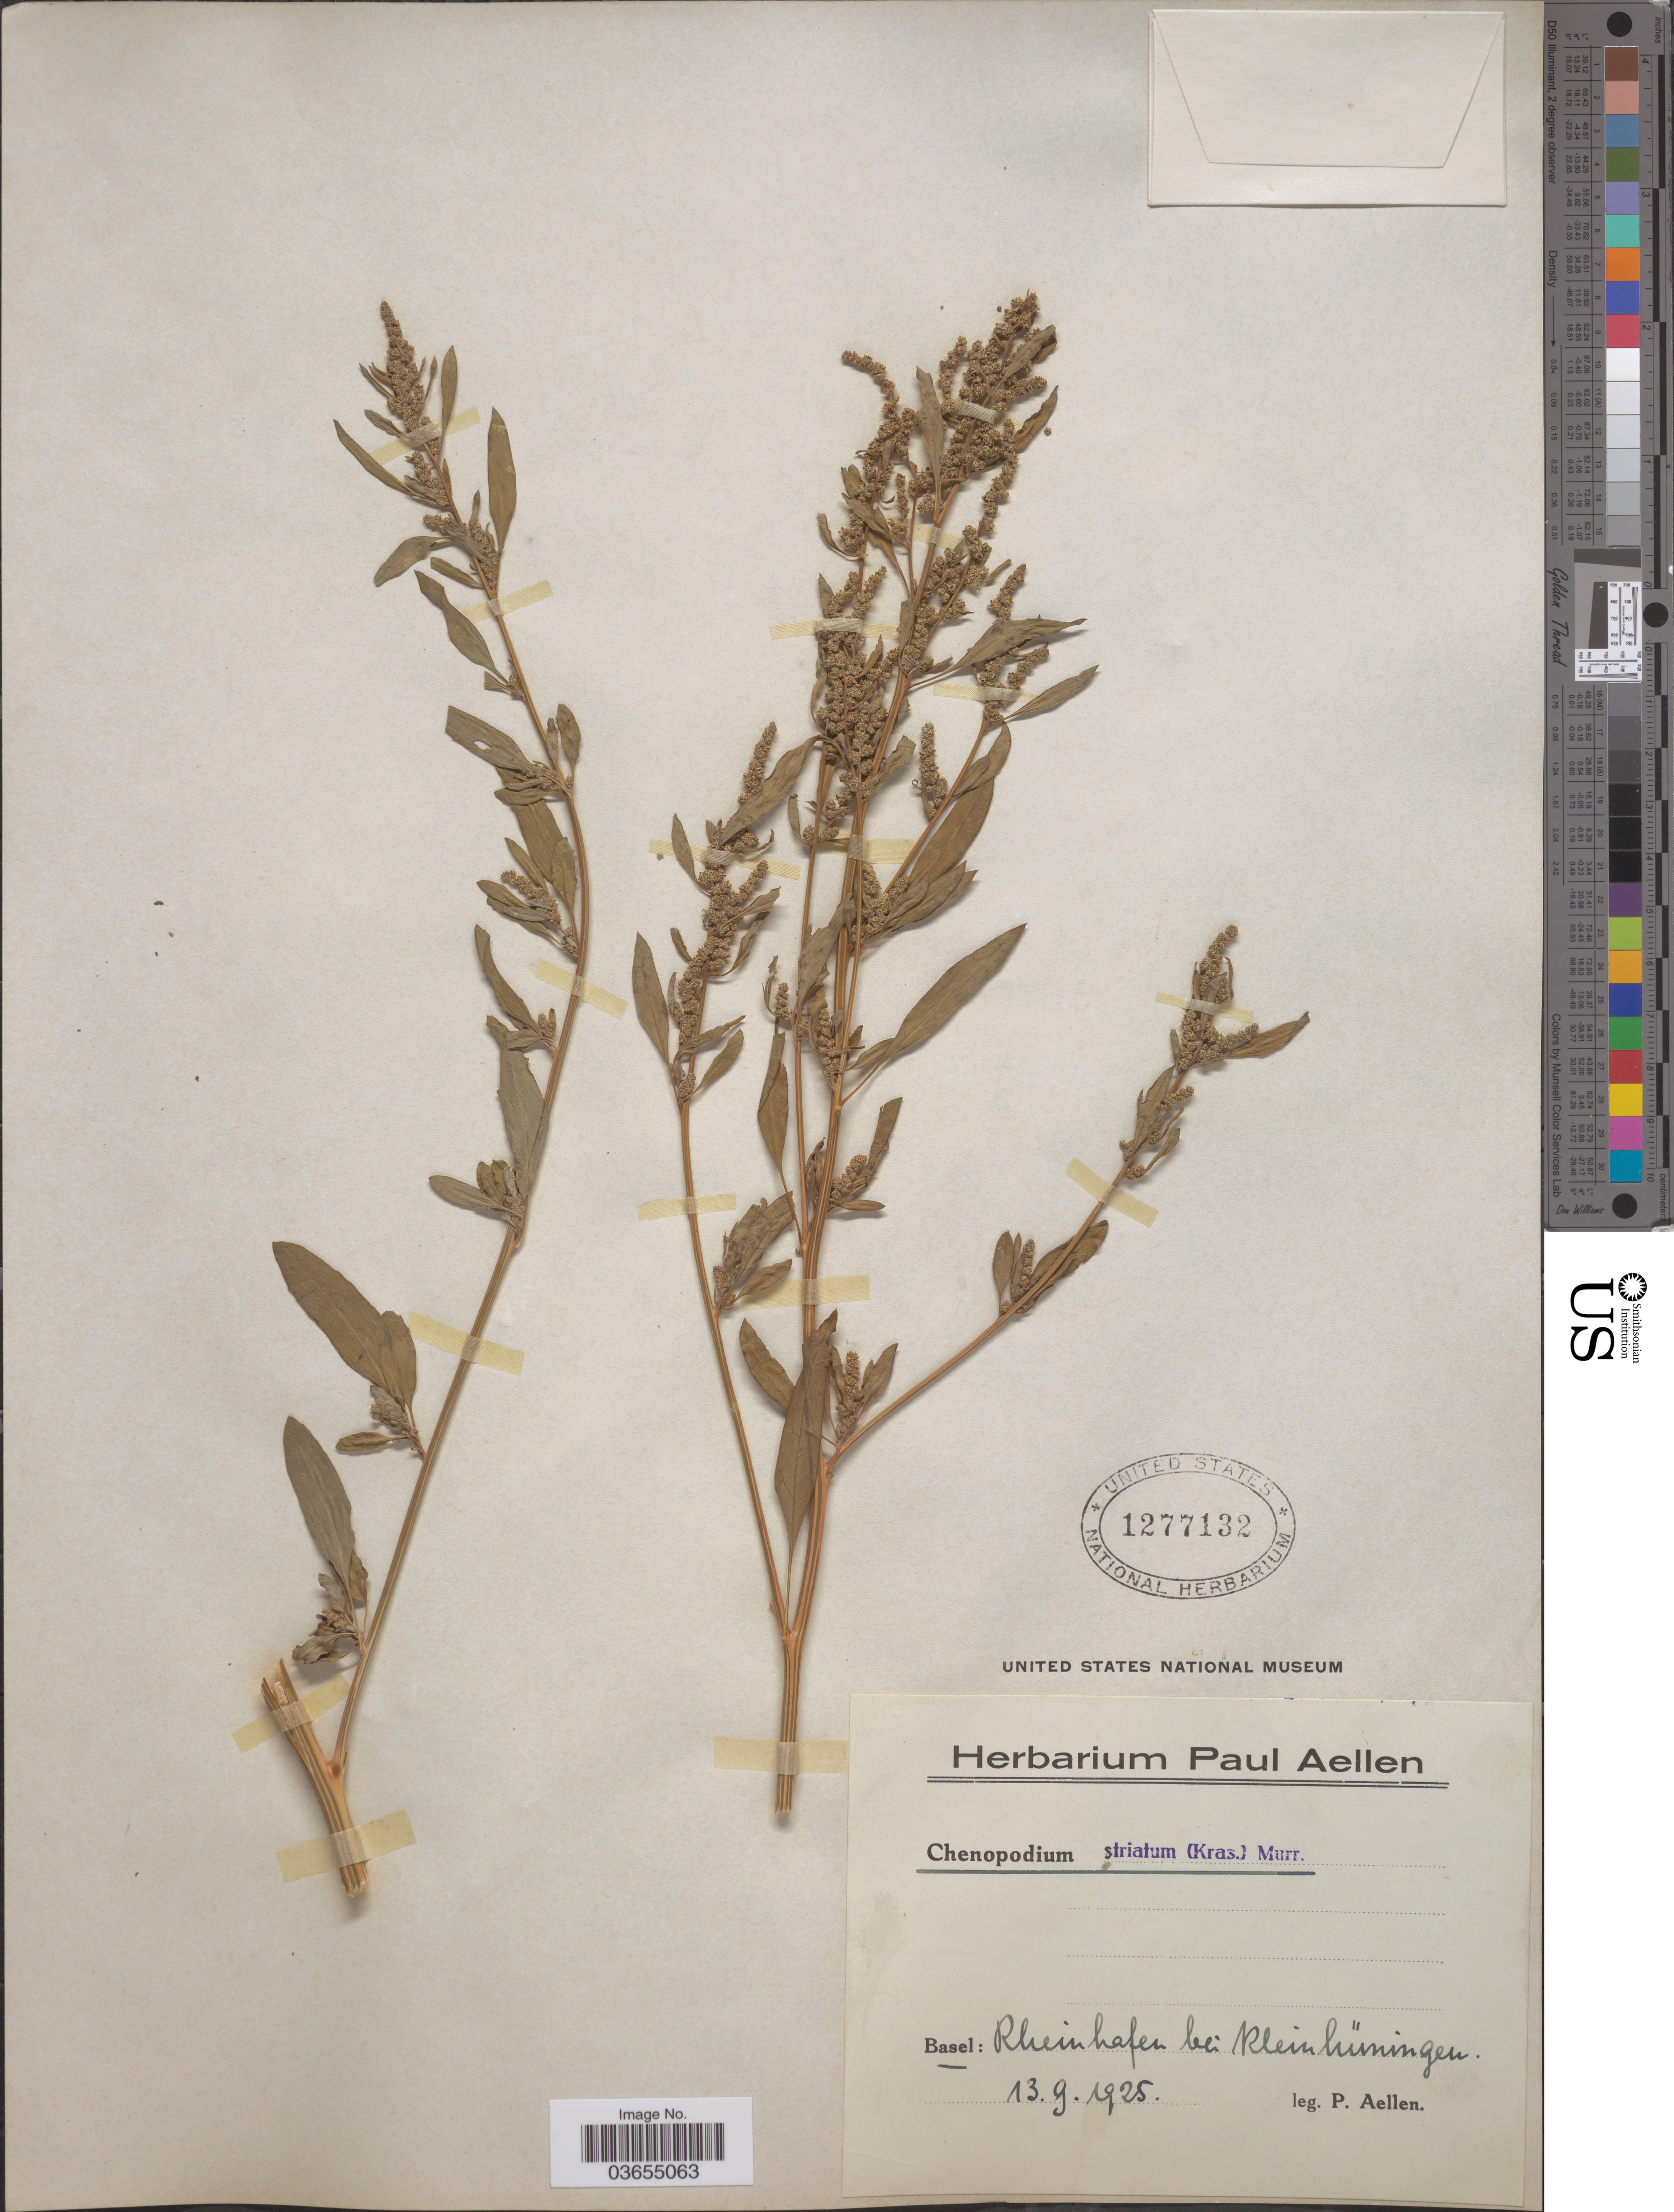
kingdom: Plantae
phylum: Tracheophyta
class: Magnoliopsida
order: Caryophyllales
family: Amaranthaceae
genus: Chenopodium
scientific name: Chenopodium striatum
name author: (Krasan) Murr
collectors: P. Aellen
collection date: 1925-09-13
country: Switzerland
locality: Basel: Rheinhafen bei Kleinhüningen.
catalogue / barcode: US 1277132